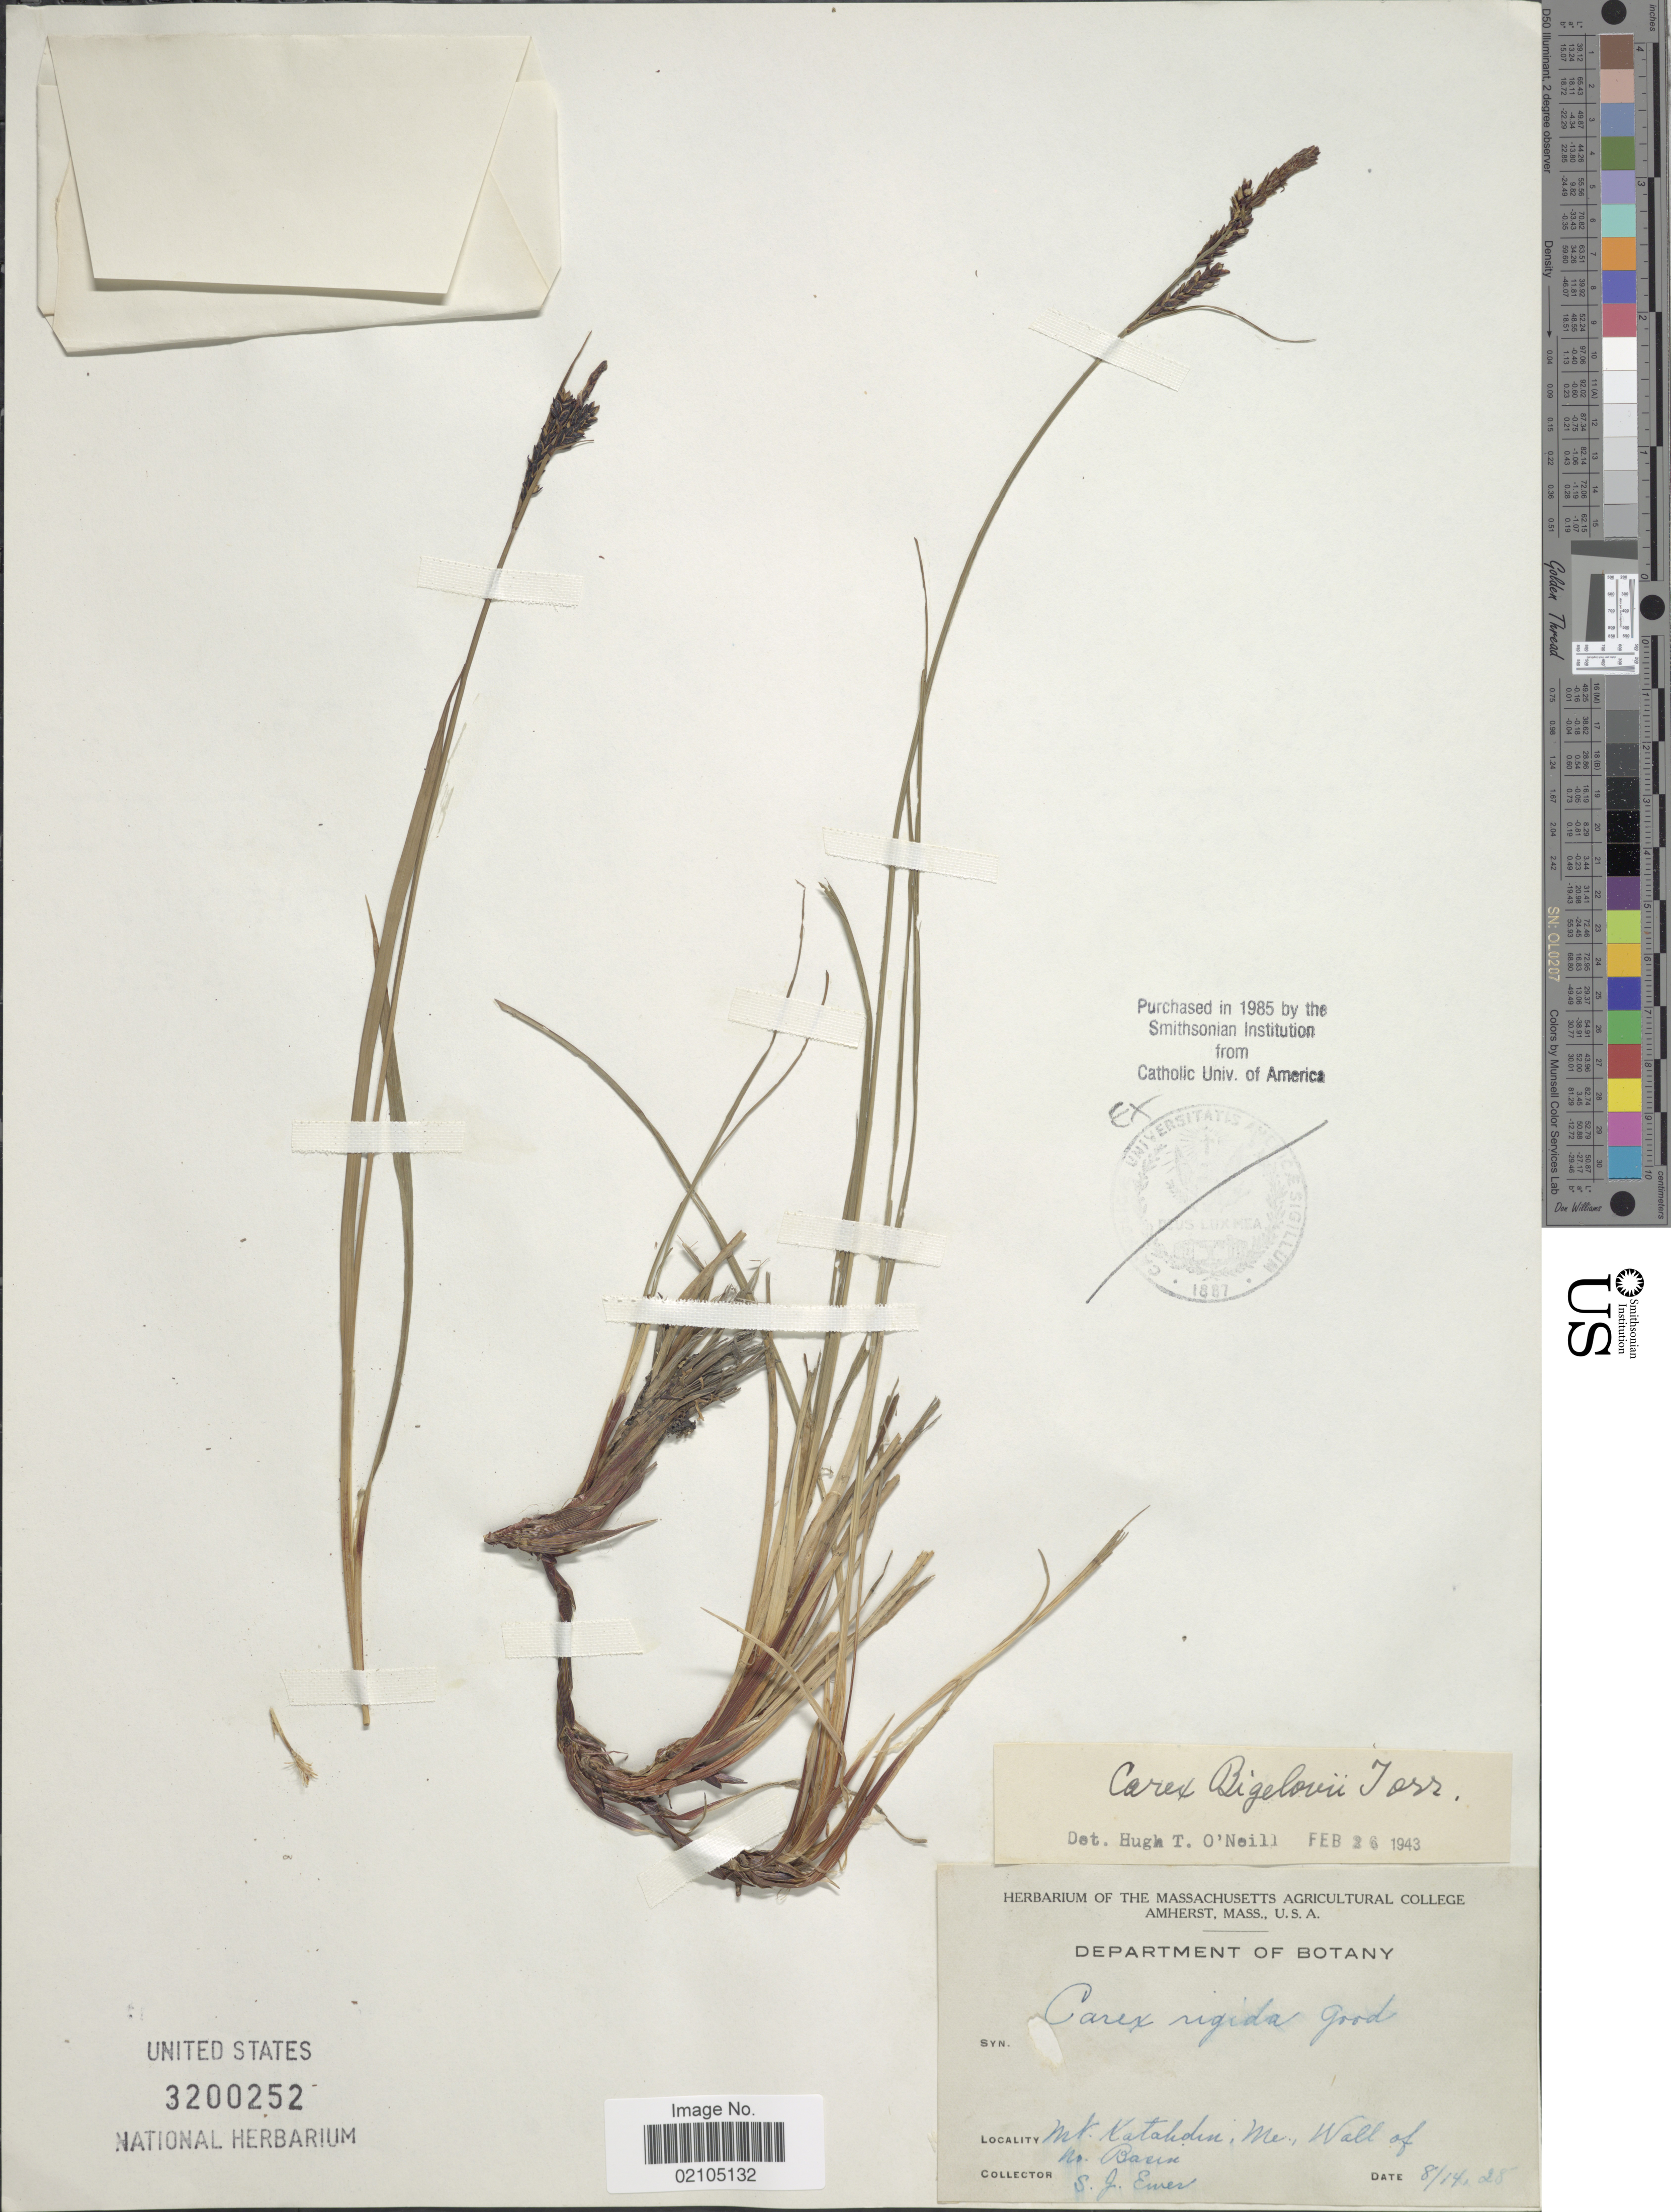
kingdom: Plantae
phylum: Tracheophyta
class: Liliopsida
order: Poales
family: Cyperaceae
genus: Carex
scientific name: Carex bigelowii subsp. bigelowii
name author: Torr. ex Schwein.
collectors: S. Ewer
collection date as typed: Transcribed d/m/y: 14/8/28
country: United States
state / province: Maine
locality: Mt. Katahdin, Me., Wall of No. Basin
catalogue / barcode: US 3200252